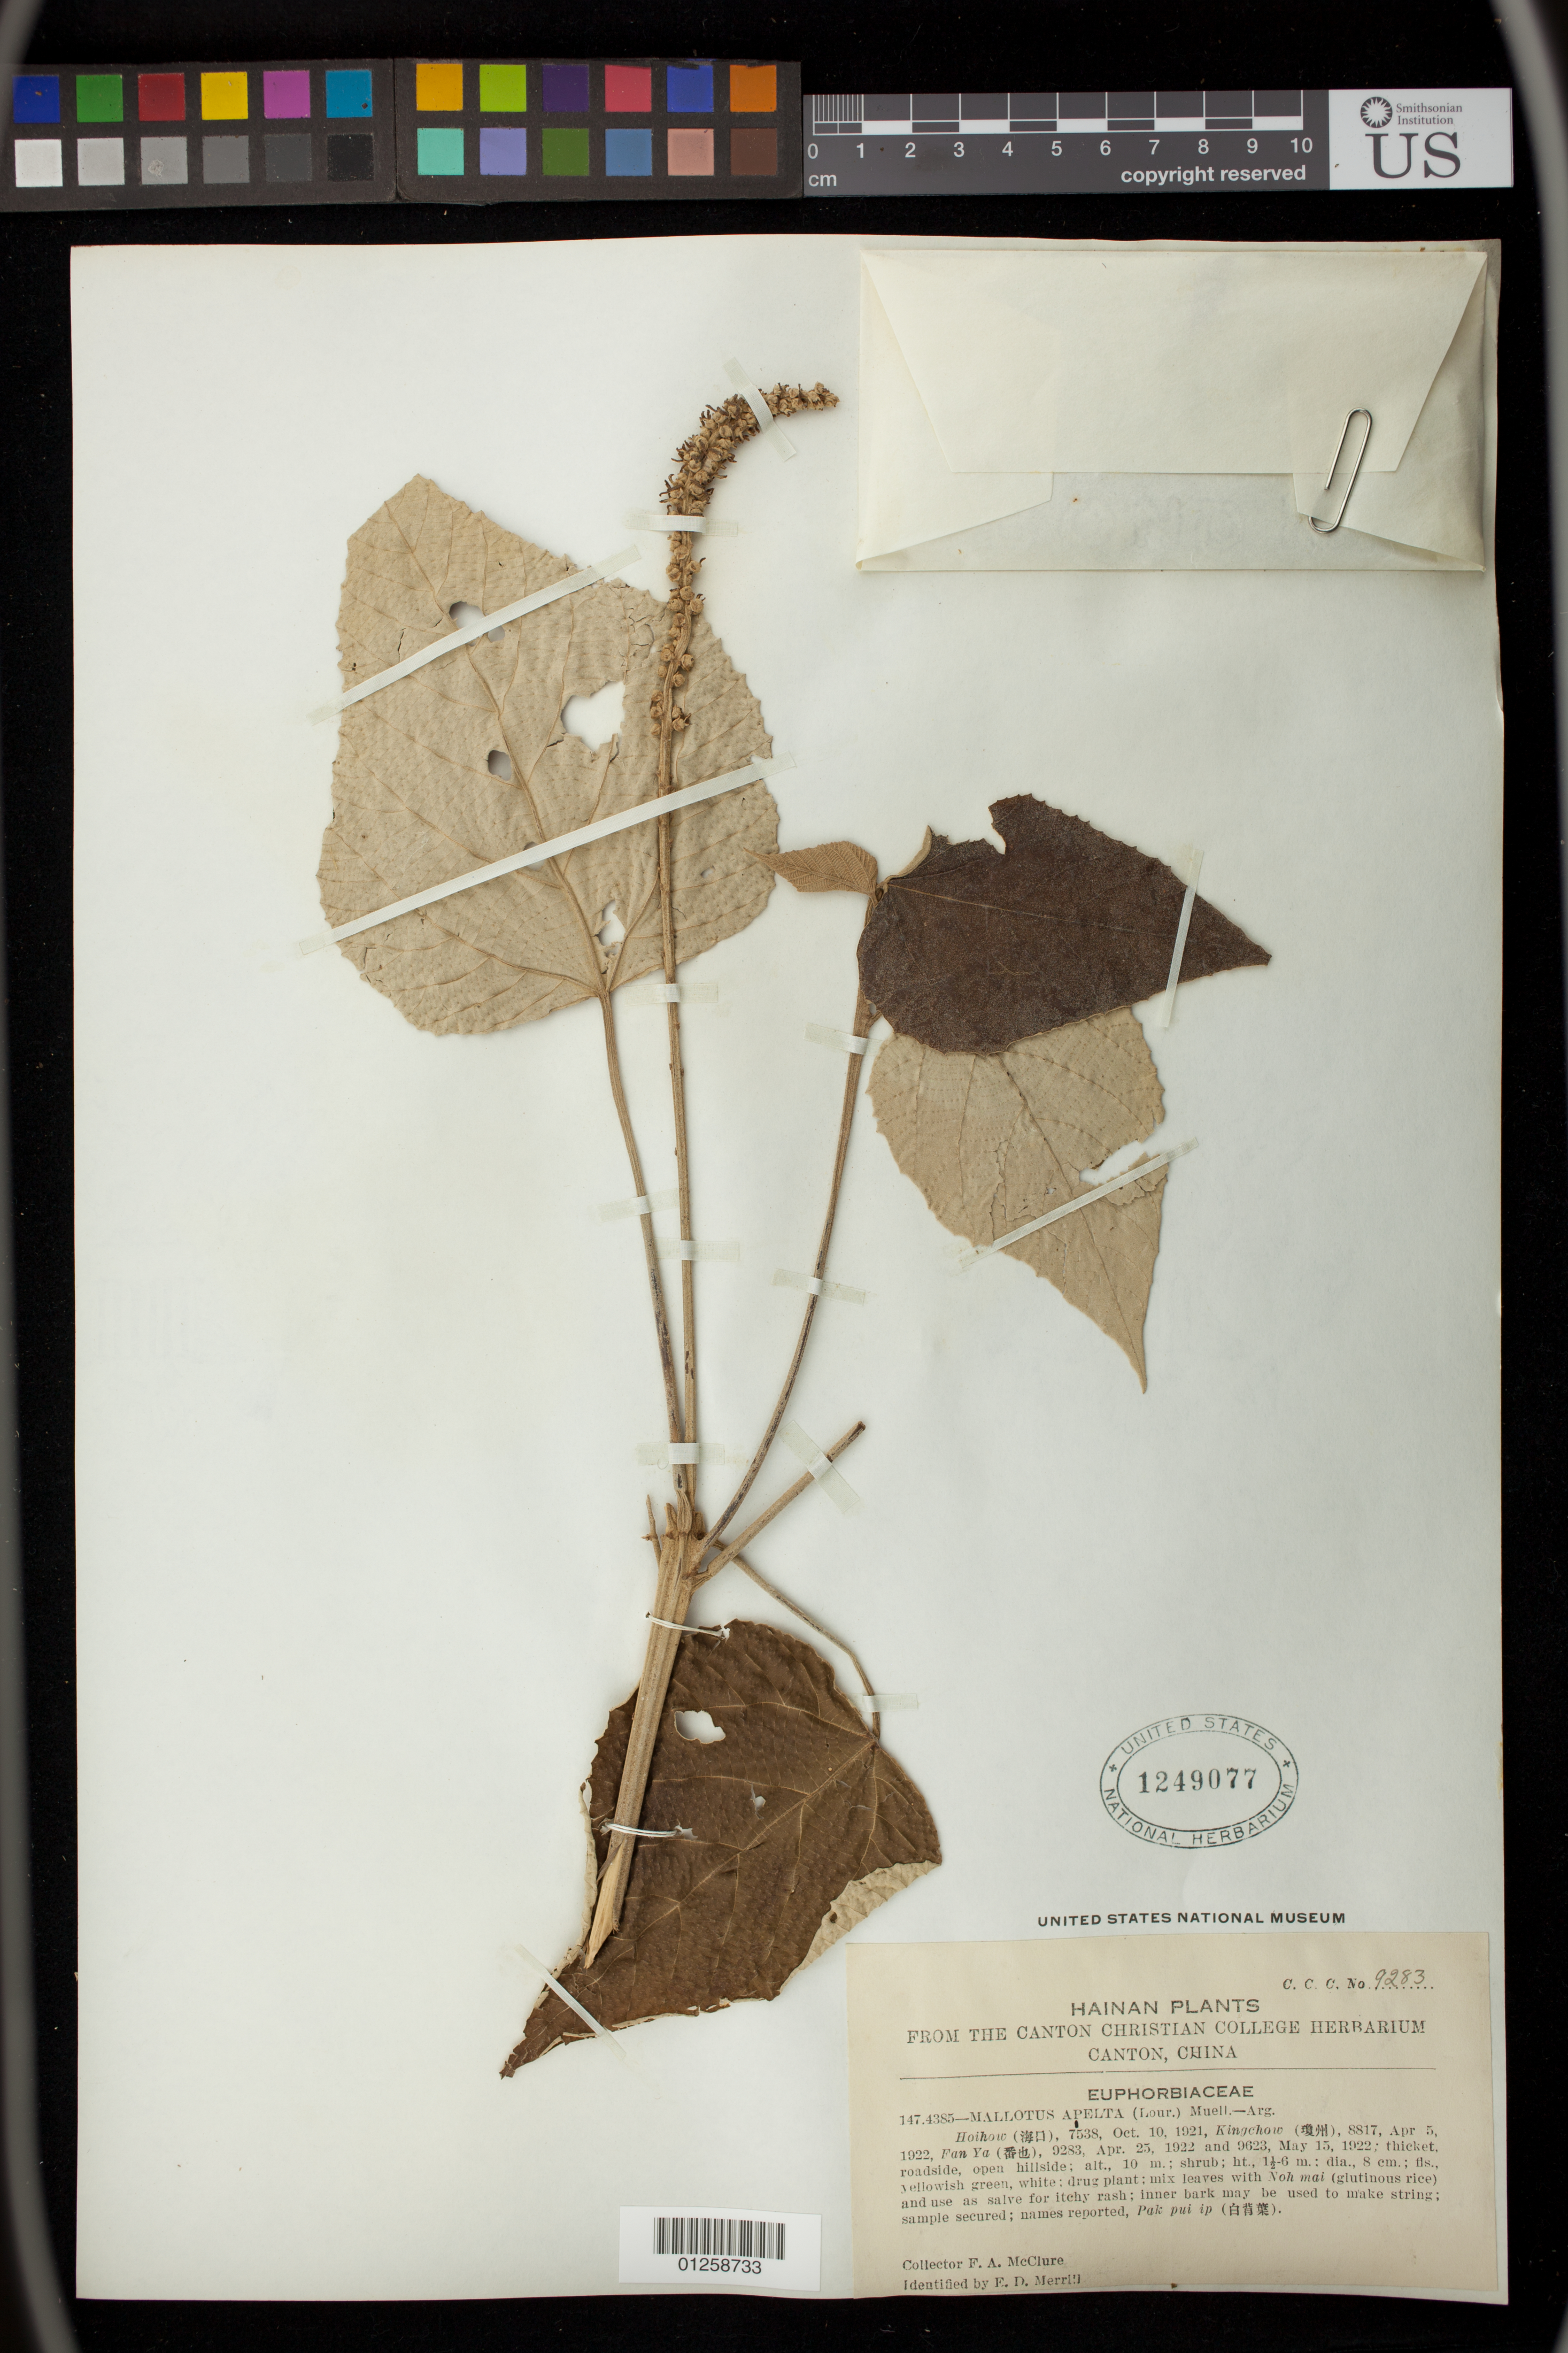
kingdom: Plantae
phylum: Tracheophyta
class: Magnoliopsida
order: Malpighiales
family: Euphorbiaceae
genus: Mallotus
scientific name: Mallotus apelta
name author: (Lour.) Müll. Arg.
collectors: F. A. McClure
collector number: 9283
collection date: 1922-04-05/1922-05-15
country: China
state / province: Guangdong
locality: Canton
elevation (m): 10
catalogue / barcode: US 1249077